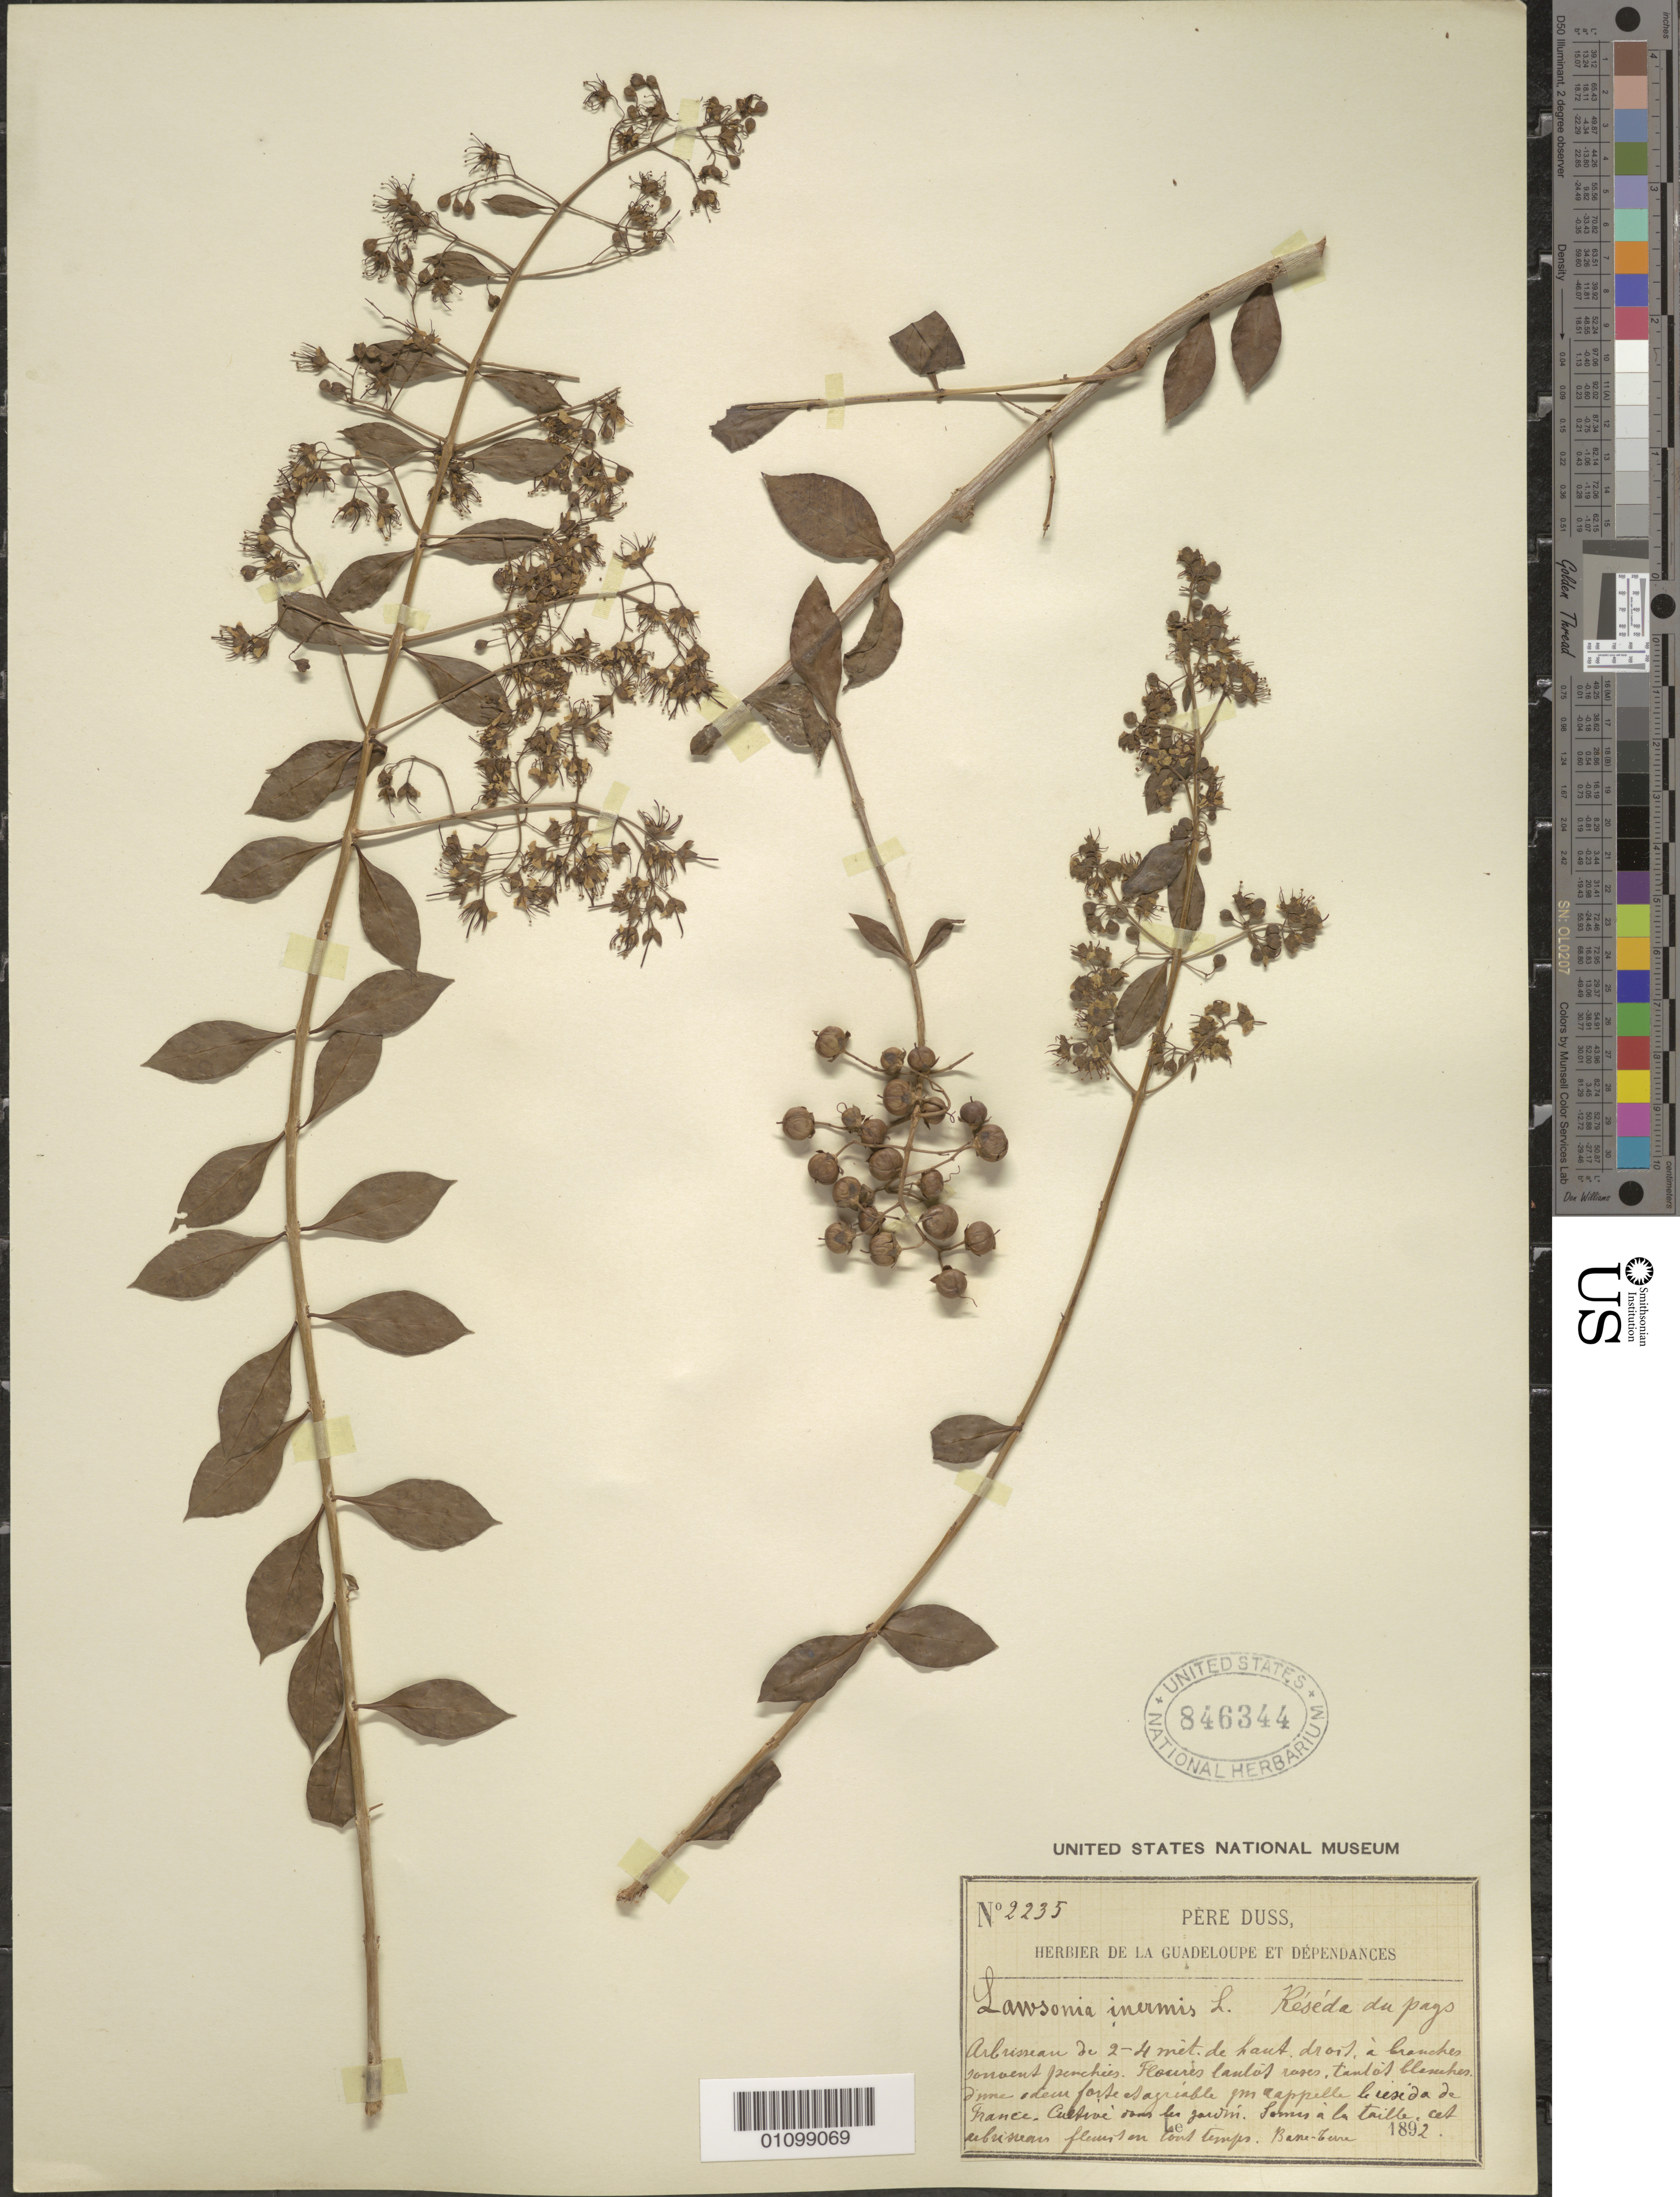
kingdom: Plantae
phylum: Tracheophyta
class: Magnoliopsida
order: Myrtales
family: Lythraceae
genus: Lawsonia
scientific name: Lawsonia inermis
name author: L.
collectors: Père Duss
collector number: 2235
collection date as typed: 1892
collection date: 1892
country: Guadeloupe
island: Basse Terre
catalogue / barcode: US 846344